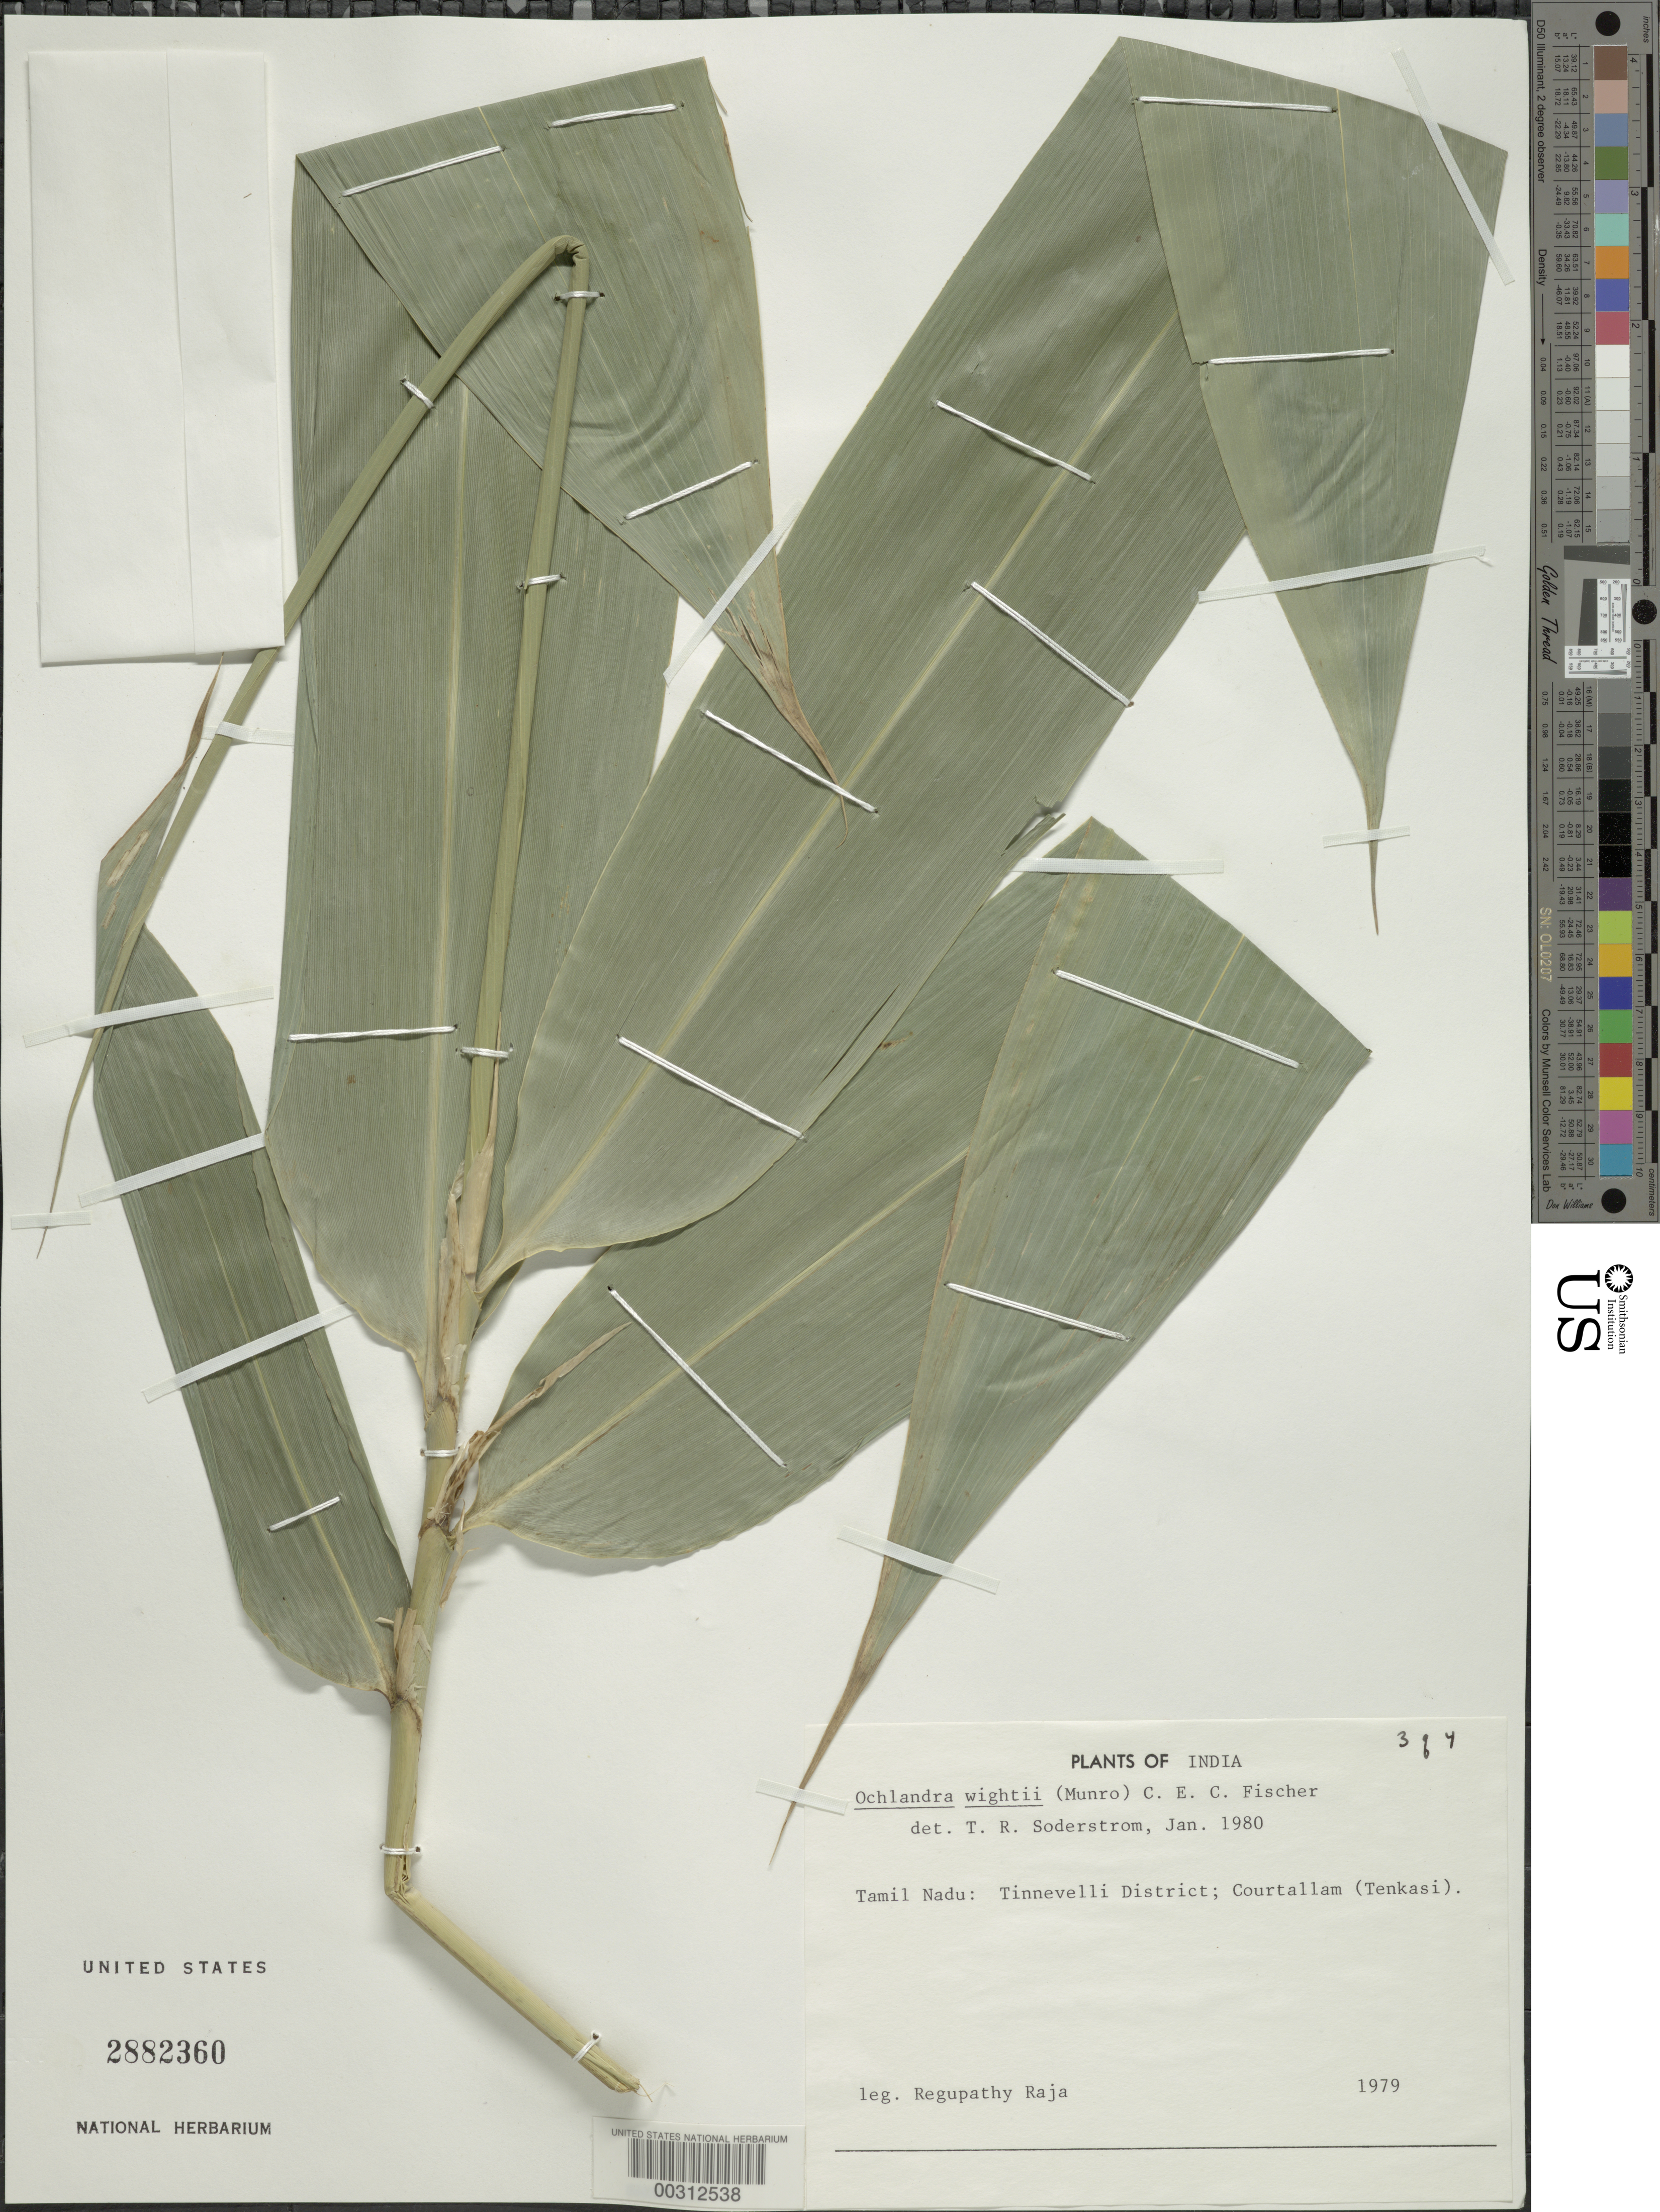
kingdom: Plantae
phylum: Tracheophyta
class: Liliopsida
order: Poales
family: Poaceae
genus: Ochlandra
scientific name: Ochlandra wightii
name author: (Munro) C.E.C. Fisch.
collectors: R. Raja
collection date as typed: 1979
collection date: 1979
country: India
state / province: Tamil Nadu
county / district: Tirunelveli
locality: Tinnevelli district, courtallam. [tinnevelli = tirunelveli.]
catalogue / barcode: US 2882360